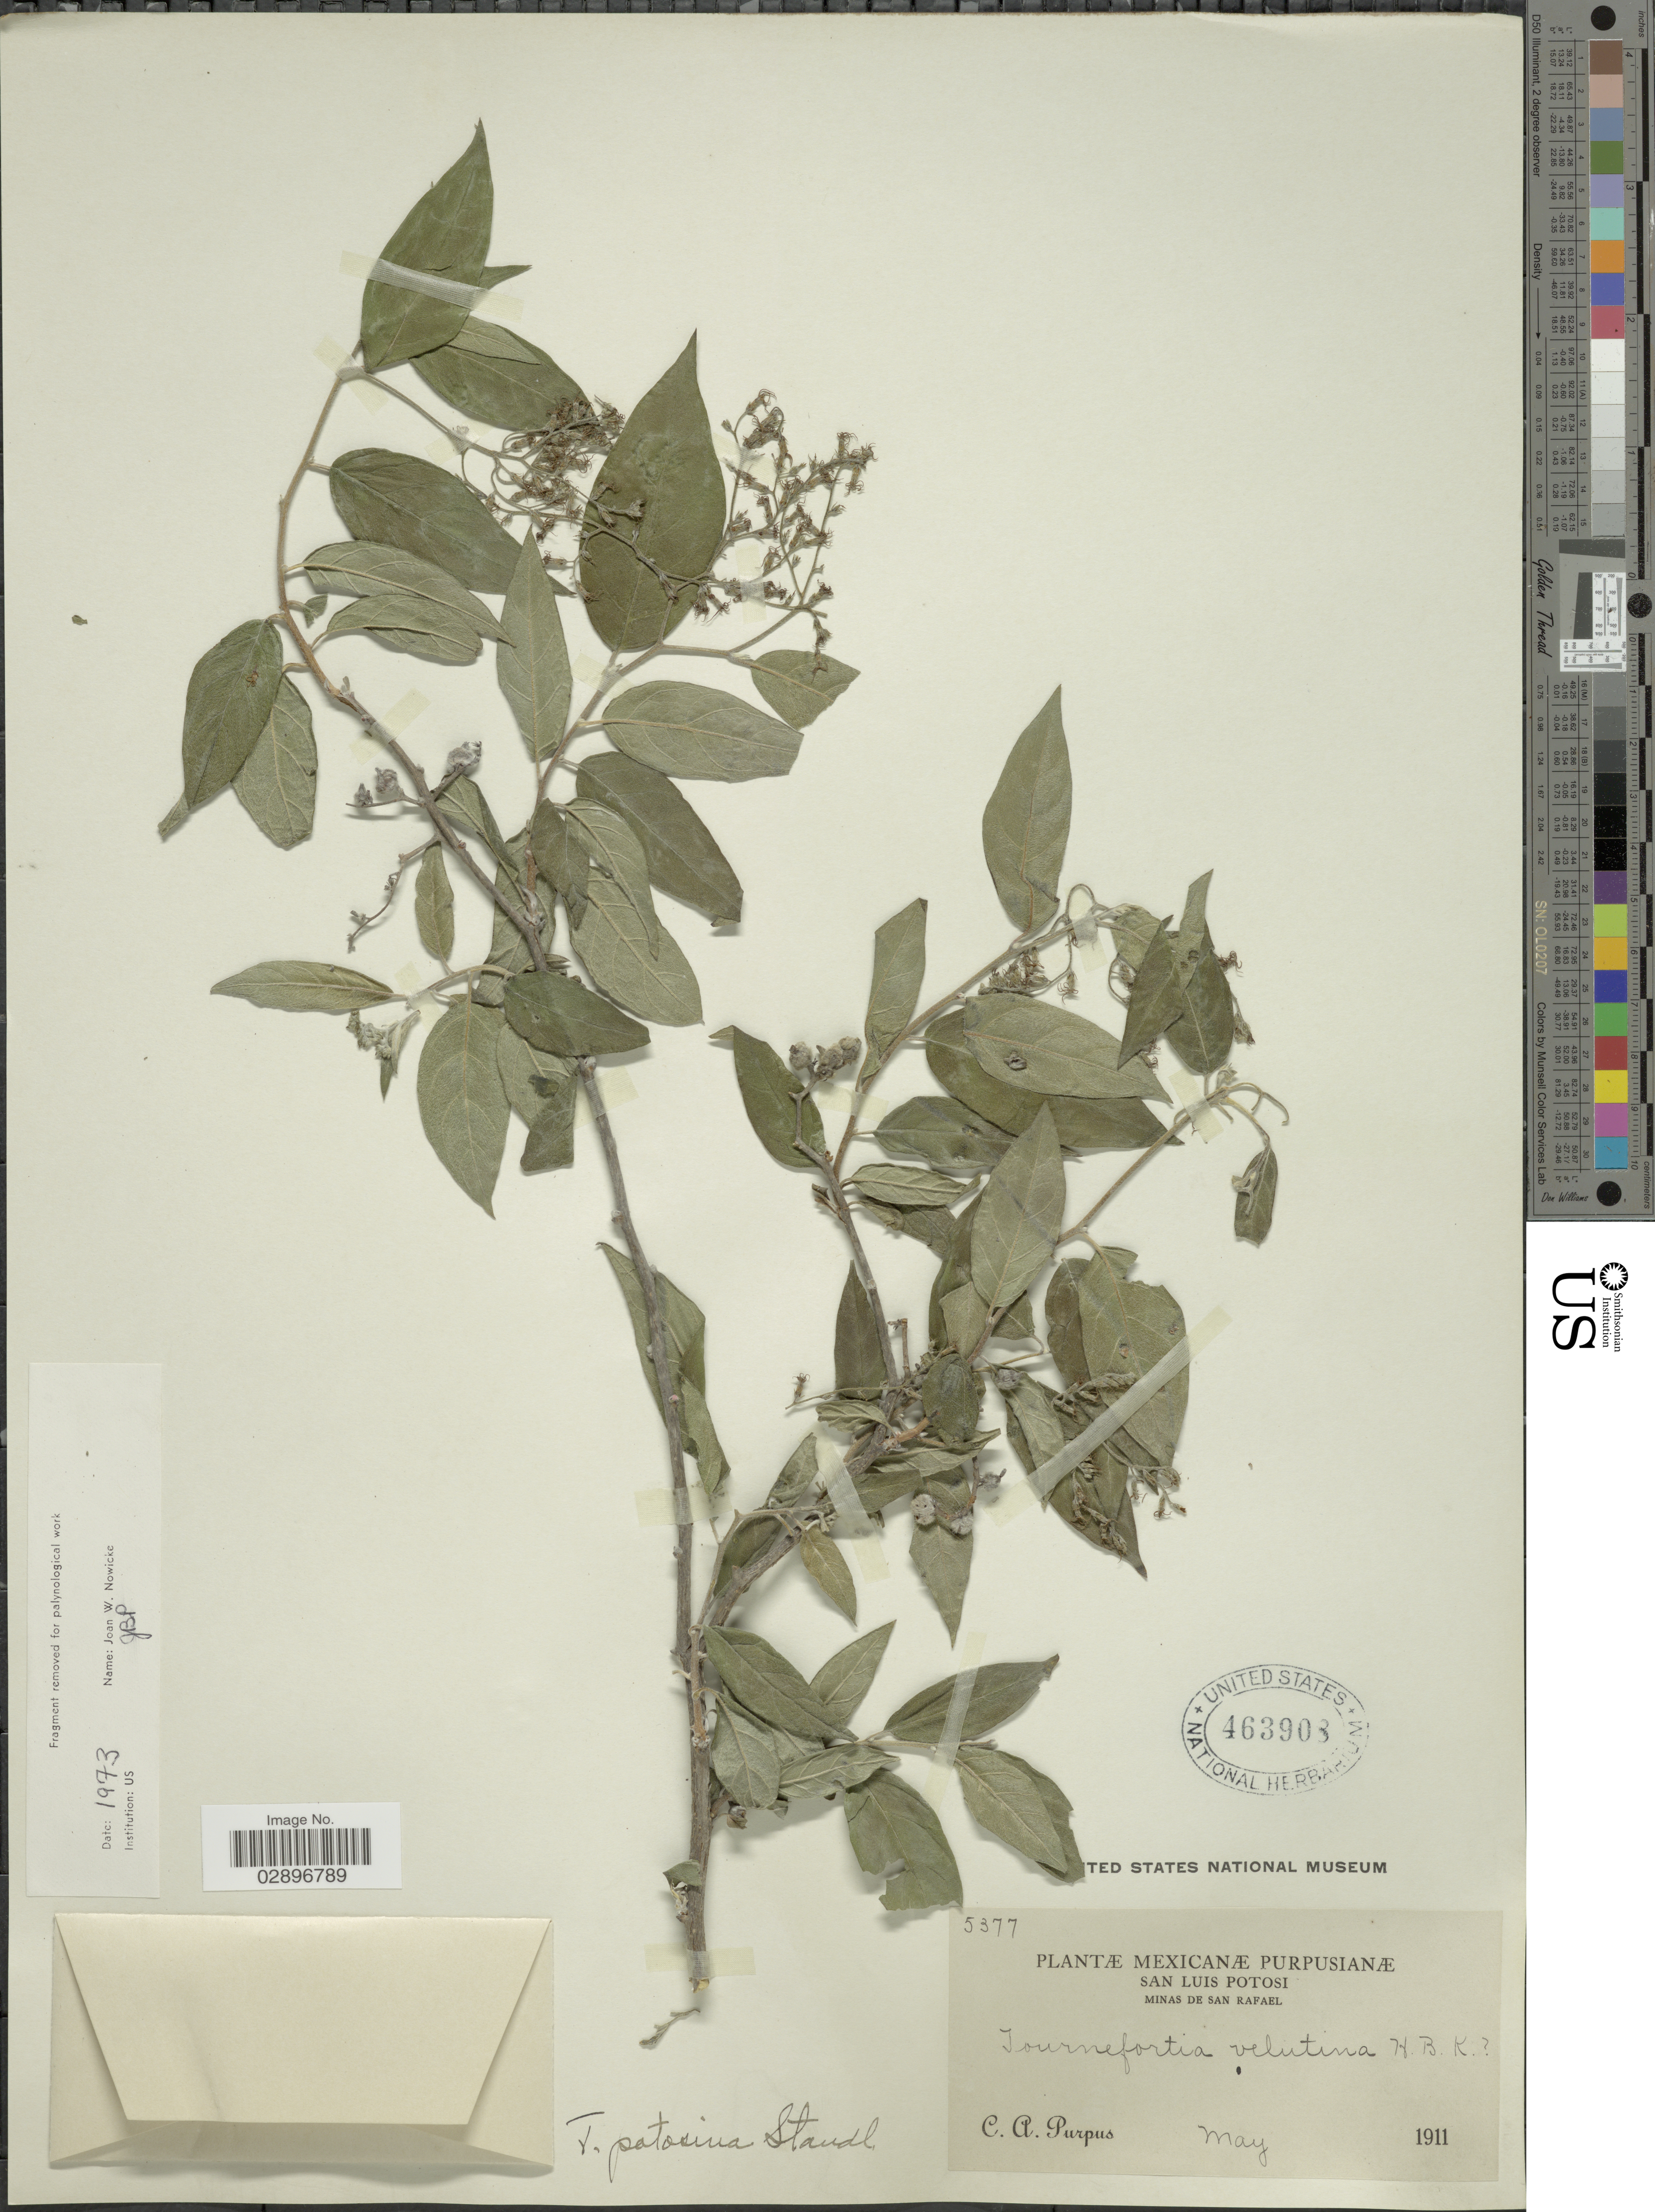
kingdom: Plantae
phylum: Tracheophyta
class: Magnoliopsida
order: Boraginales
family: Heliotropiaceae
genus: Tournefortia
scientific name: Tournefortia potosina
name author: Standl.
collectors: C. A. Purpus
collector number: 5377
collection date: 1911-05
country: Mexico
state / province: San Luis Potosí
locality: Minas de San Rafael.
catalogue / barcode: US 463908